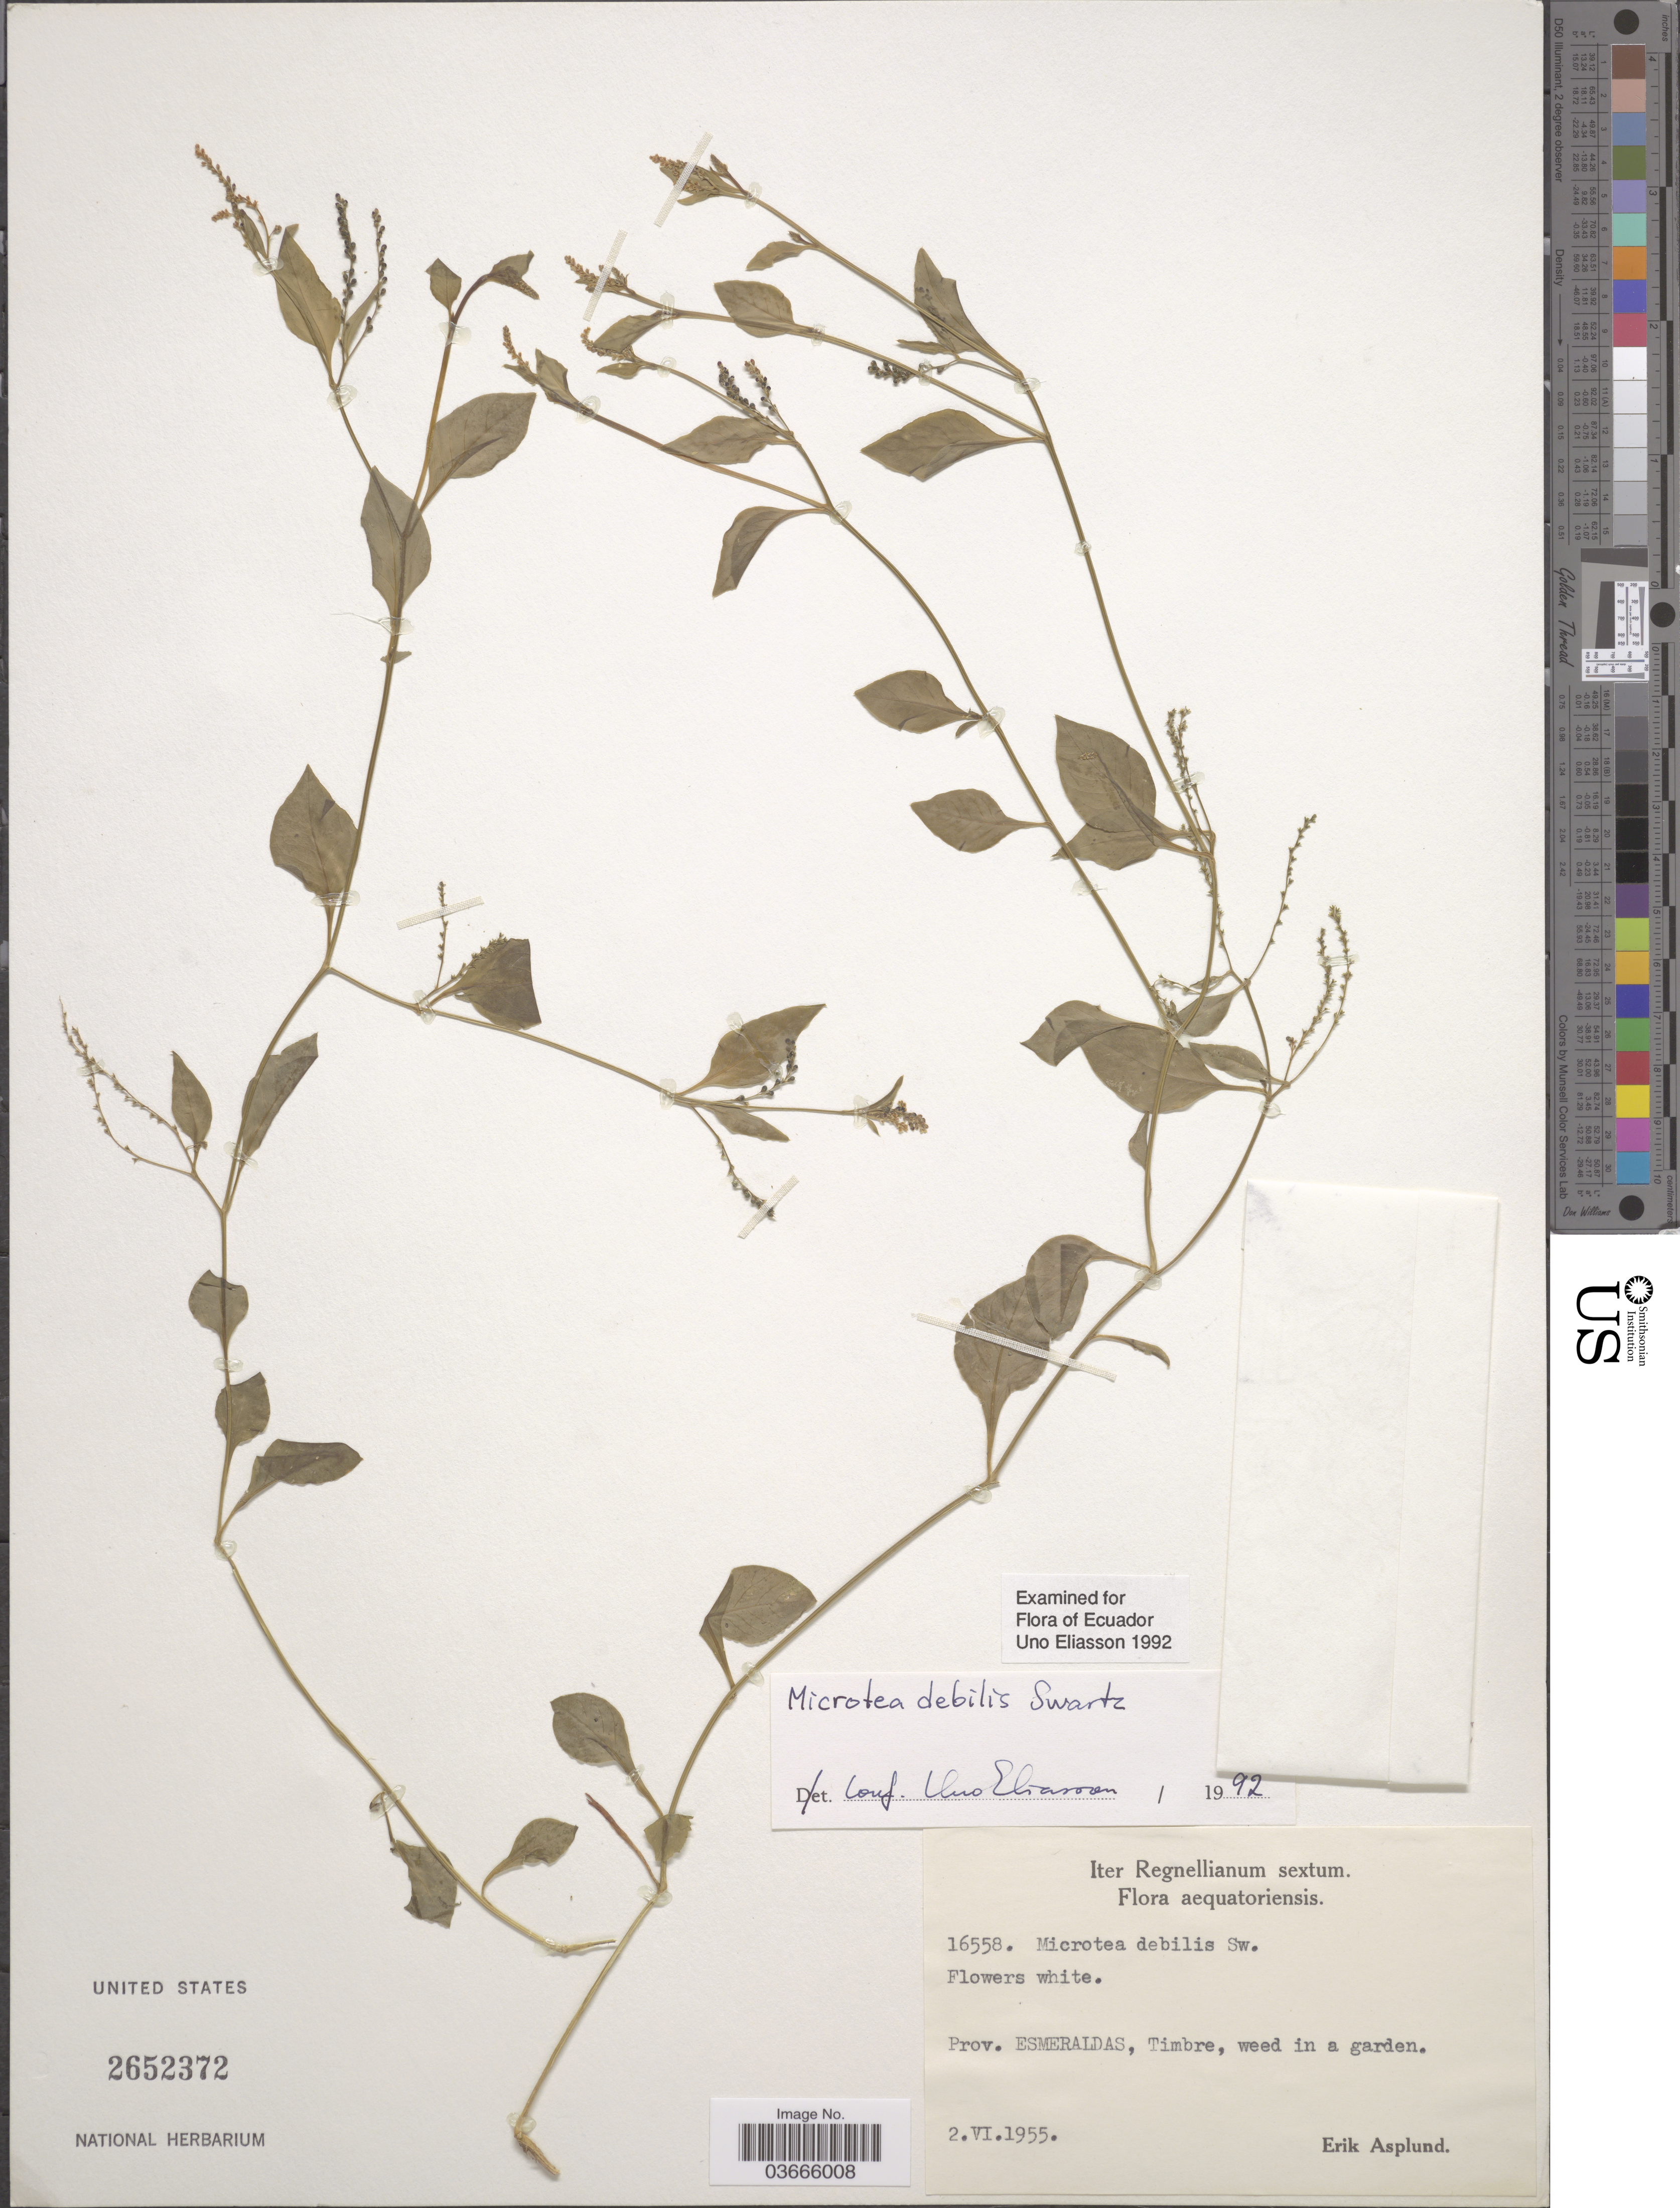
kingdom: Plantae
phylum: Tracheophyta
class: Magnoliopsida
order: Caryophyllales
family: Microteaceae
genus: Microtea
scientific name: Microtea debilis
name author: Sw.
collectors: E. Asplund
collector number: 16558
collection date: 1955-06-02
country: Ecuador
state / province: Esmeraldas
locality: Timbre, weed in a garden.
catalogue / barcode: US 2652372